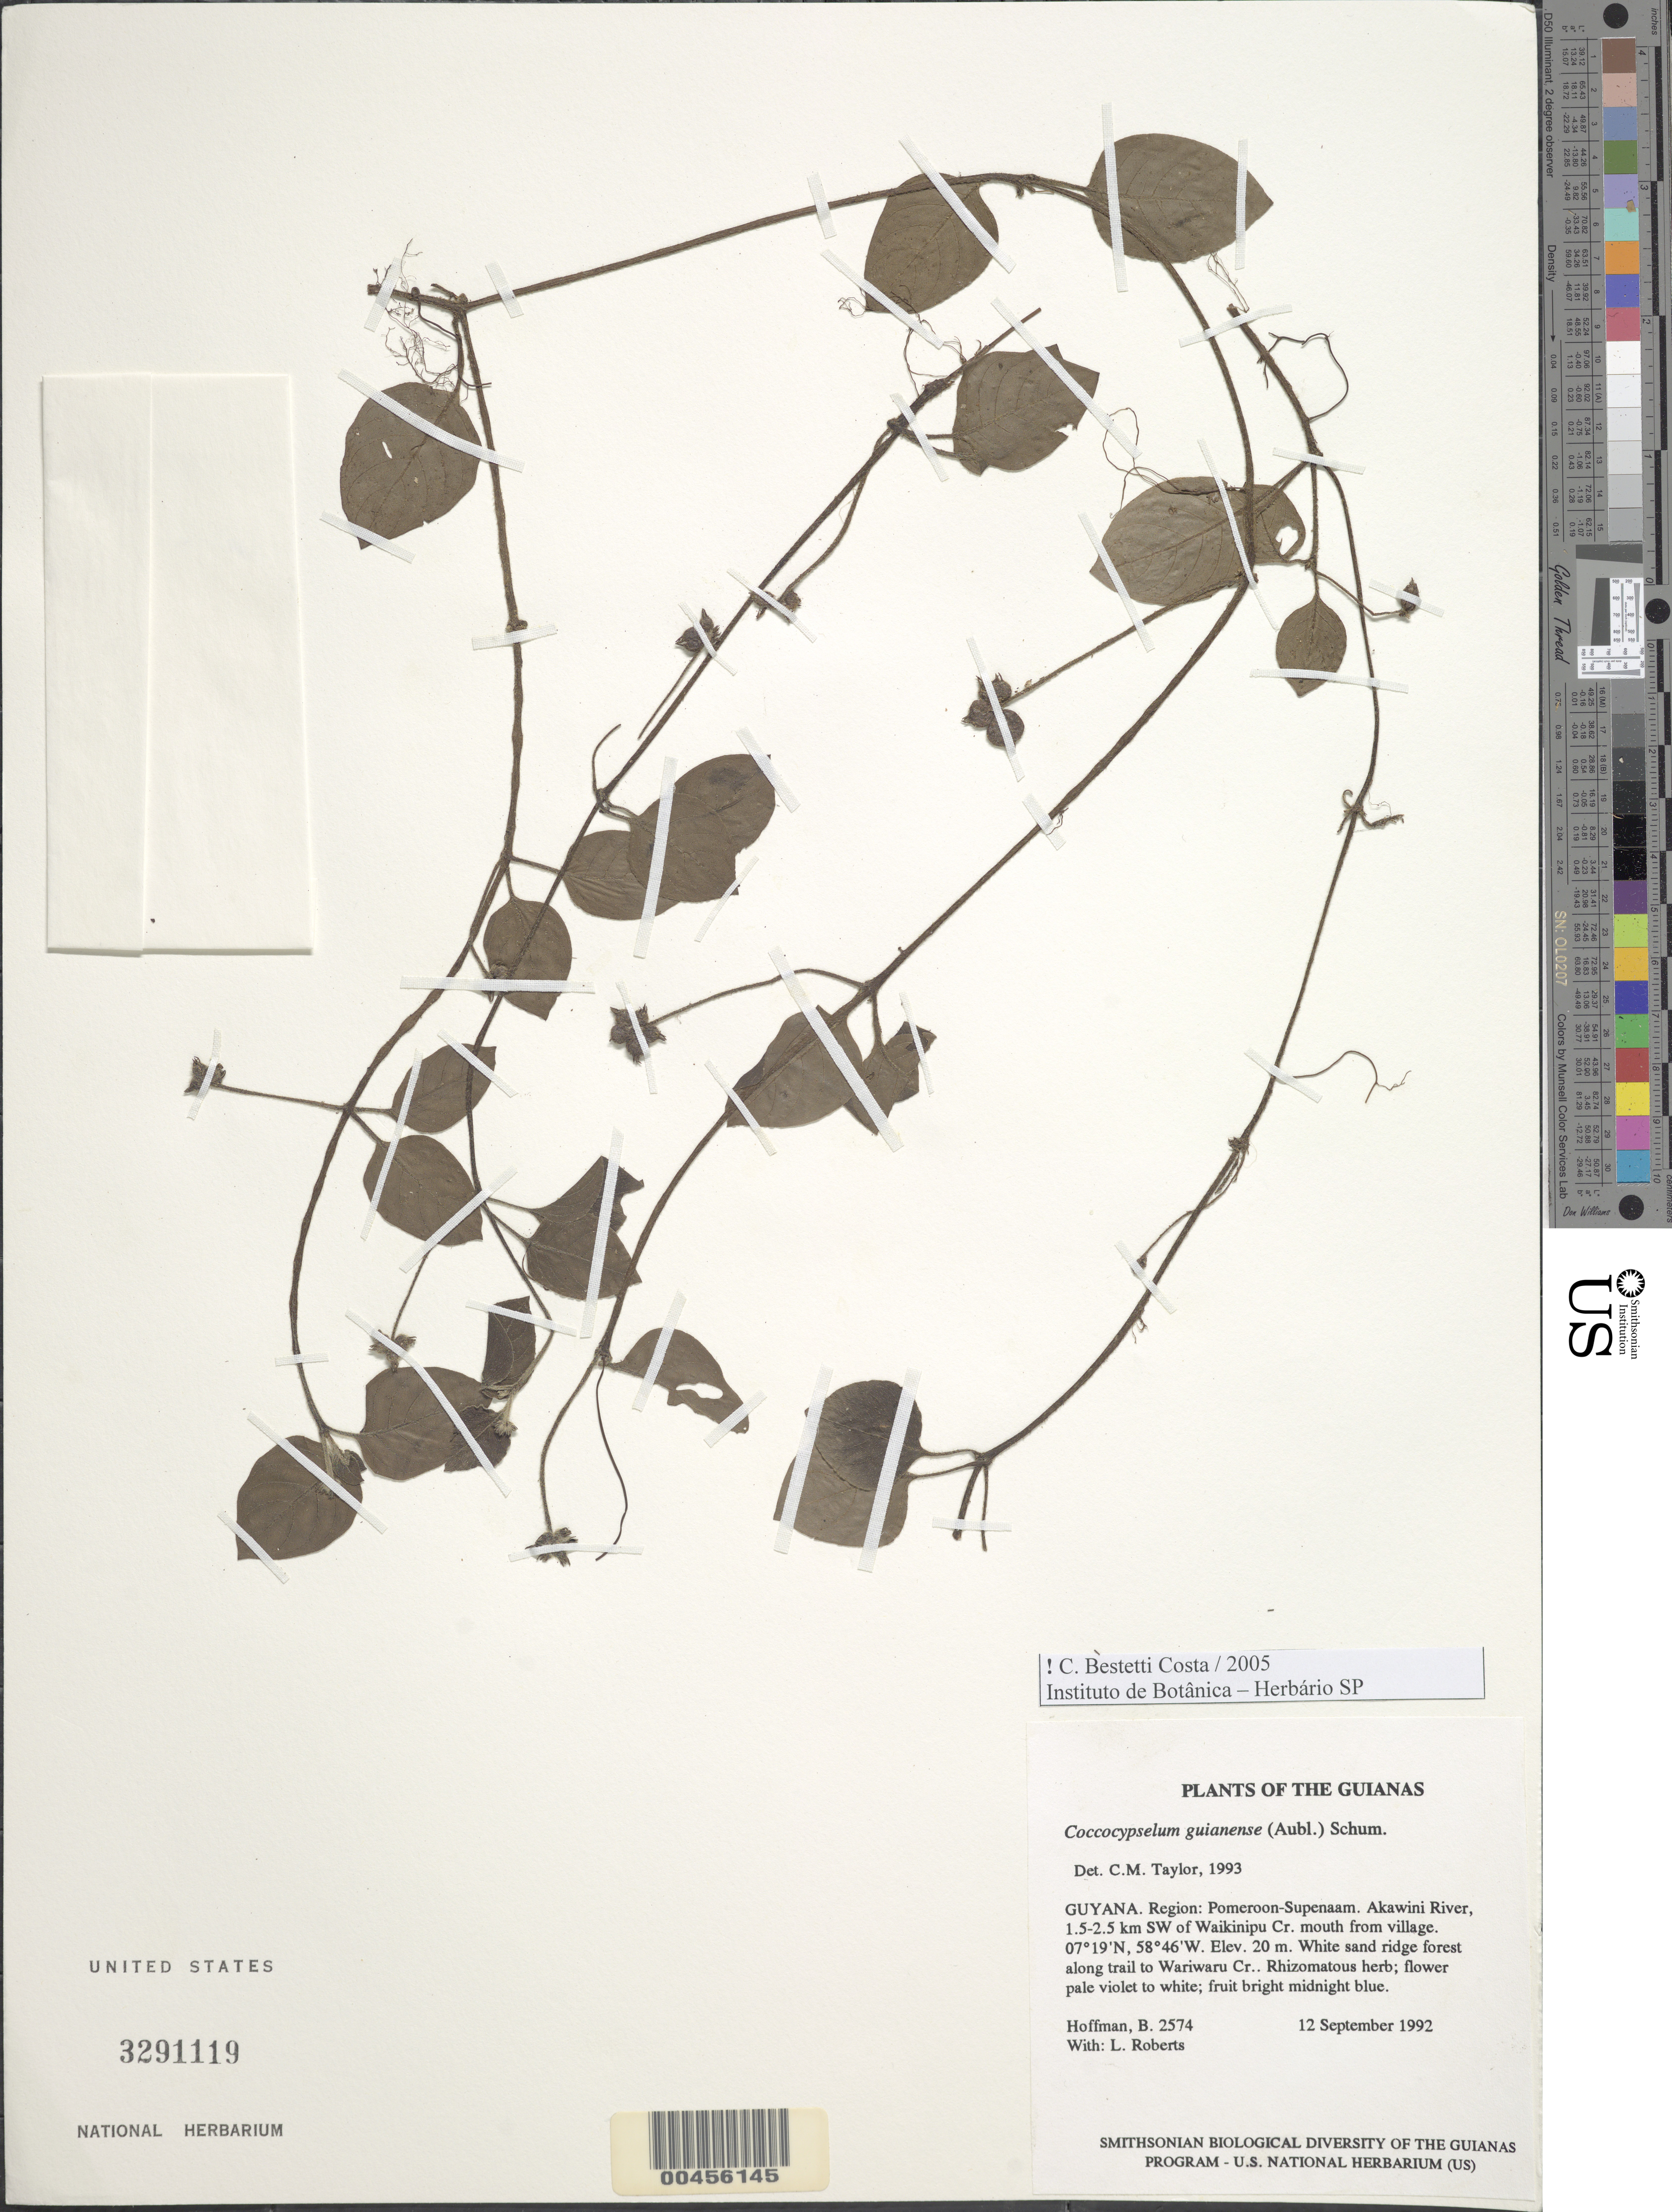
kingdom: Plantae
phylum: Tracheophyta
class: Magnoliopsida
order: Gentianales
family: Rubiaceae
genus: Coccocypselum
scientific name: Coccocypselum guianense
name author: (Aubl.) K. Schum.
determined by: Taylor, Charlotte M.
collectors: B. Hoffman & L. Roberts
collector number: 2574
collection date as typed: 12 September 1992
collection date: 1992-09-12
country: Guyana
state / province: Pomeroon-Supenaam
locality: Akawini River, 1.5-2.5 km SW of Waikinipu Creek mouth, along trail from Wakinipu village to Wariwaru Creek (Pomeroon R.)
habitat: White sand ridge forest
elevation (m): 20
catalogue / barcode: US 3291119